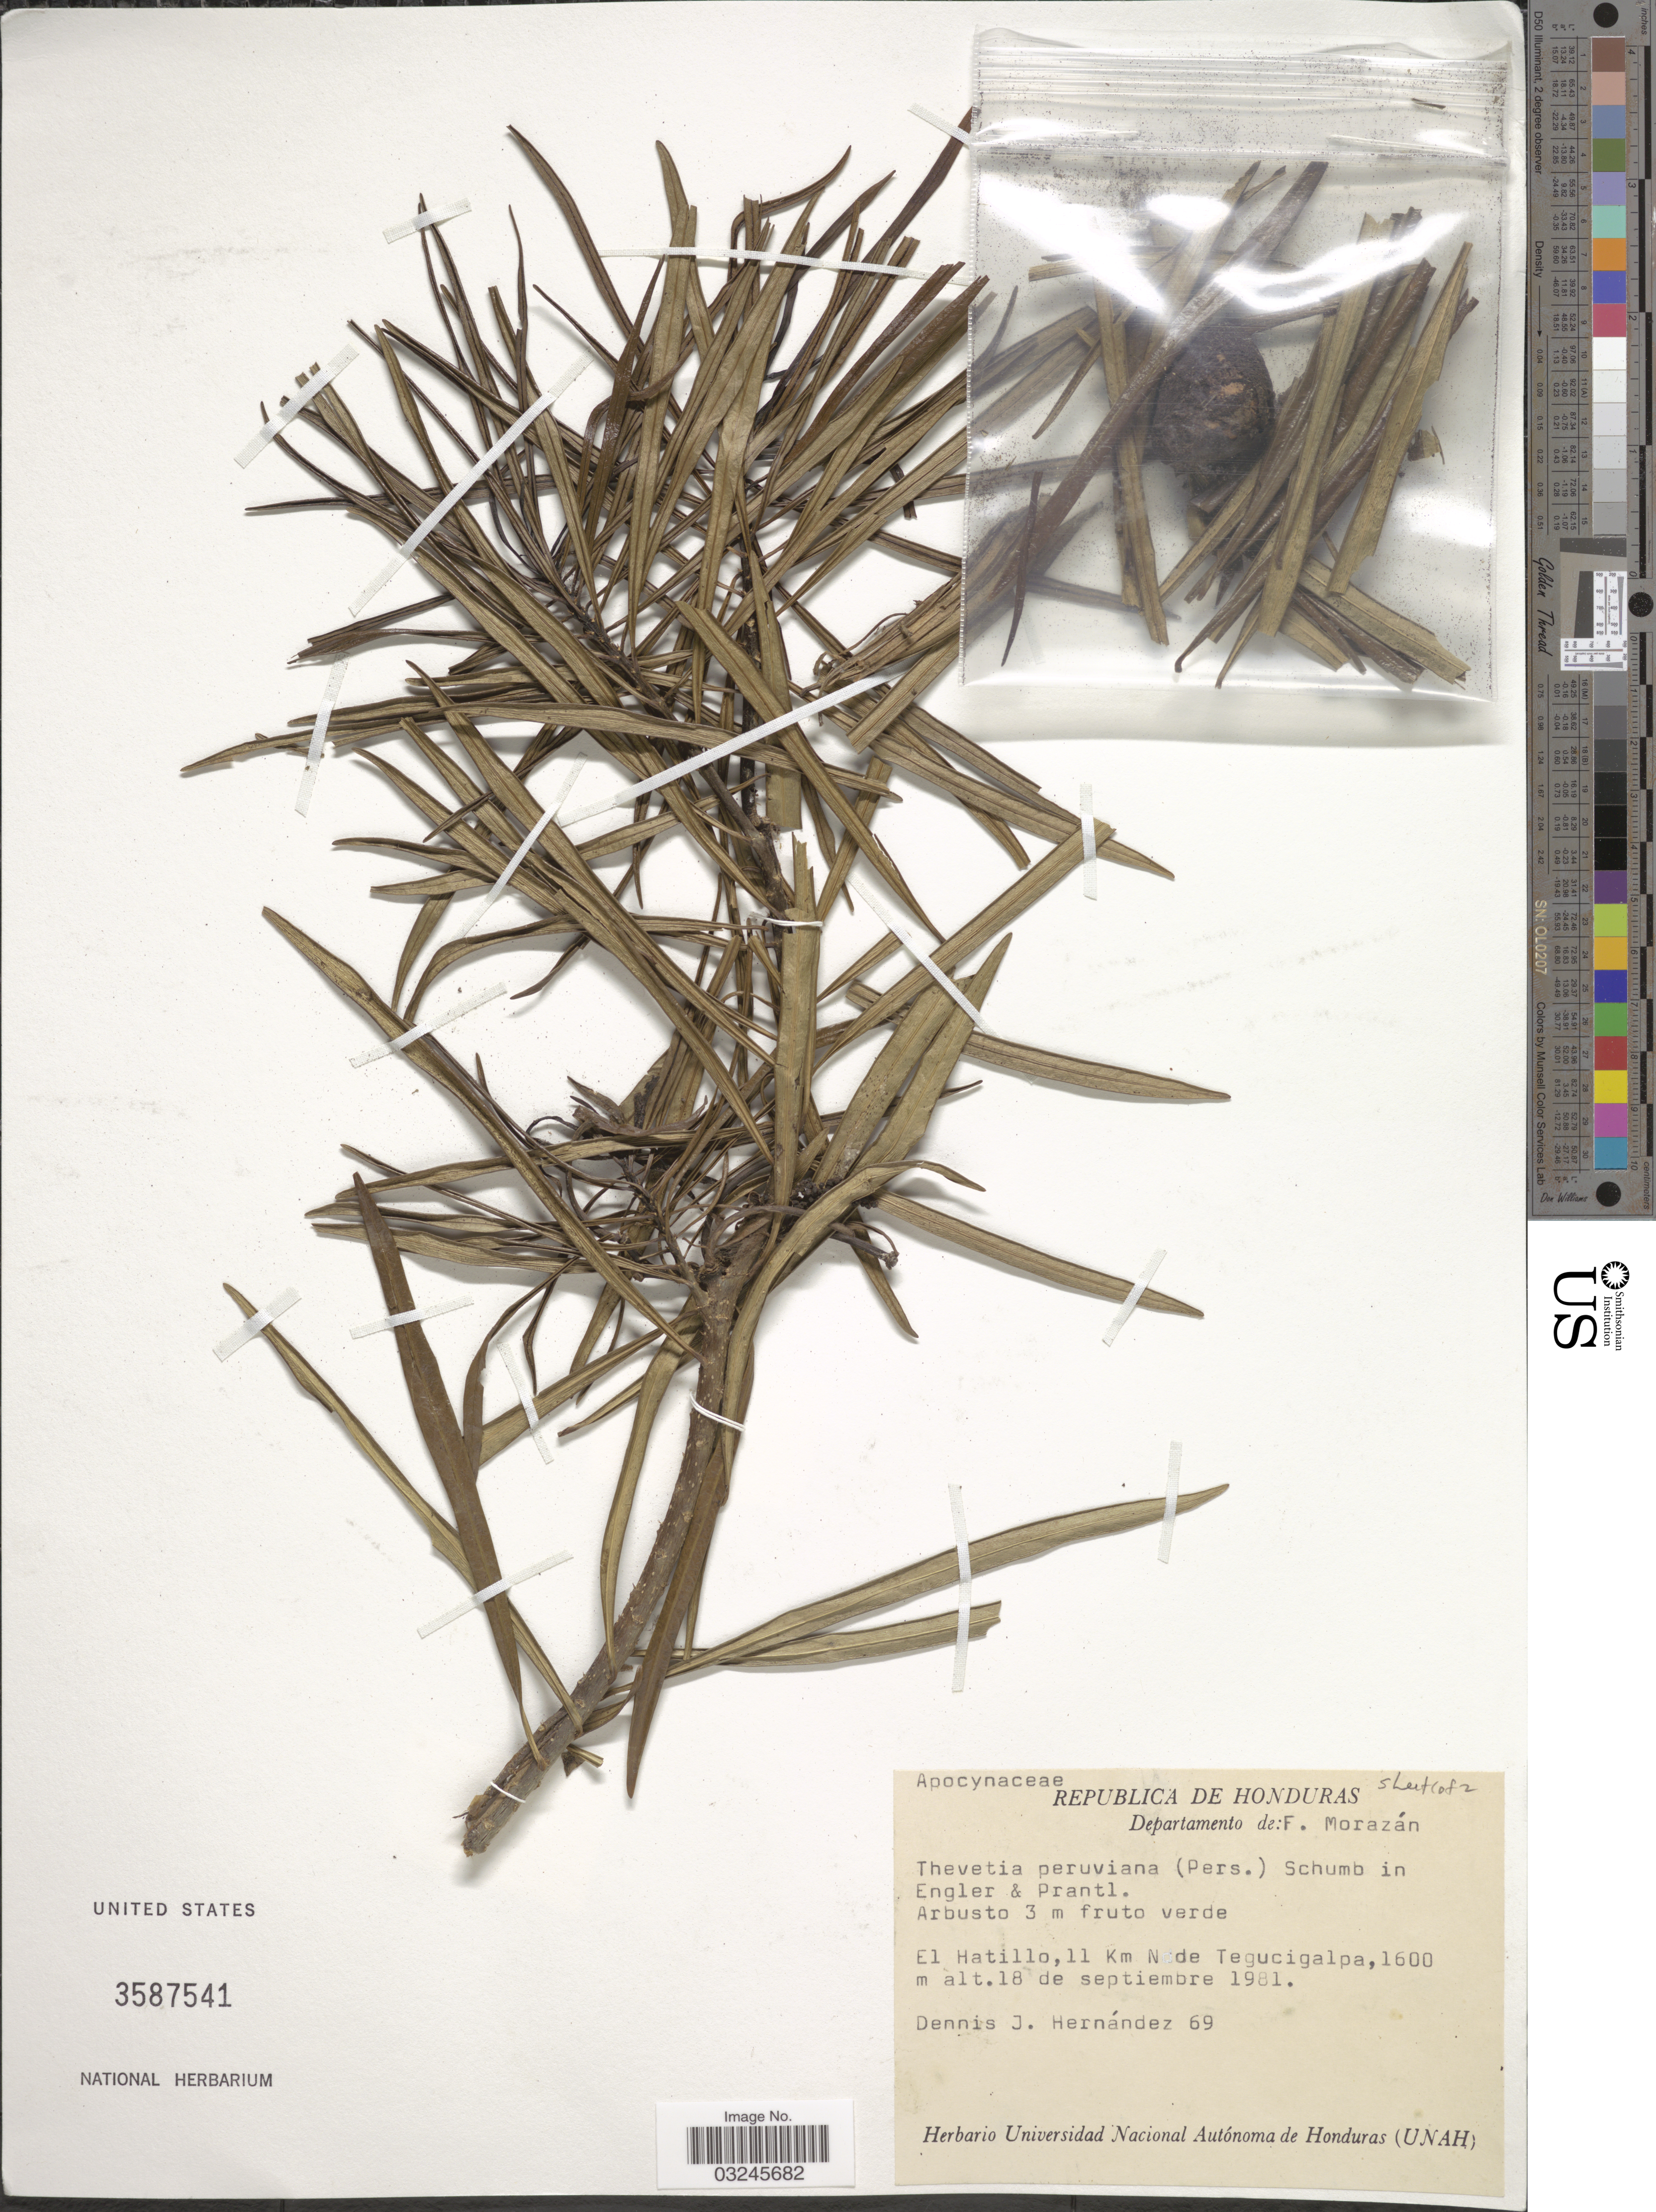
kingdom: Plantae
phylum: Tracheophyta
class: Magnoliopsida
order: Gentianales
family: Apocynaceae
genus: Thevetia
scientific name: Thevetia peruviana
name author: (Pers.) K. Schum.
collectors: D. Hernández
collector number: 69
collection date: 1981-09-18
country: Honduras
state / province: Fco. Morazán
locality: Departamento de: F. Morazán, El Hatillo, 11 Km N de Tegucigalpa.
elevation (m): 1600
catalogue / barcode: US 3587541